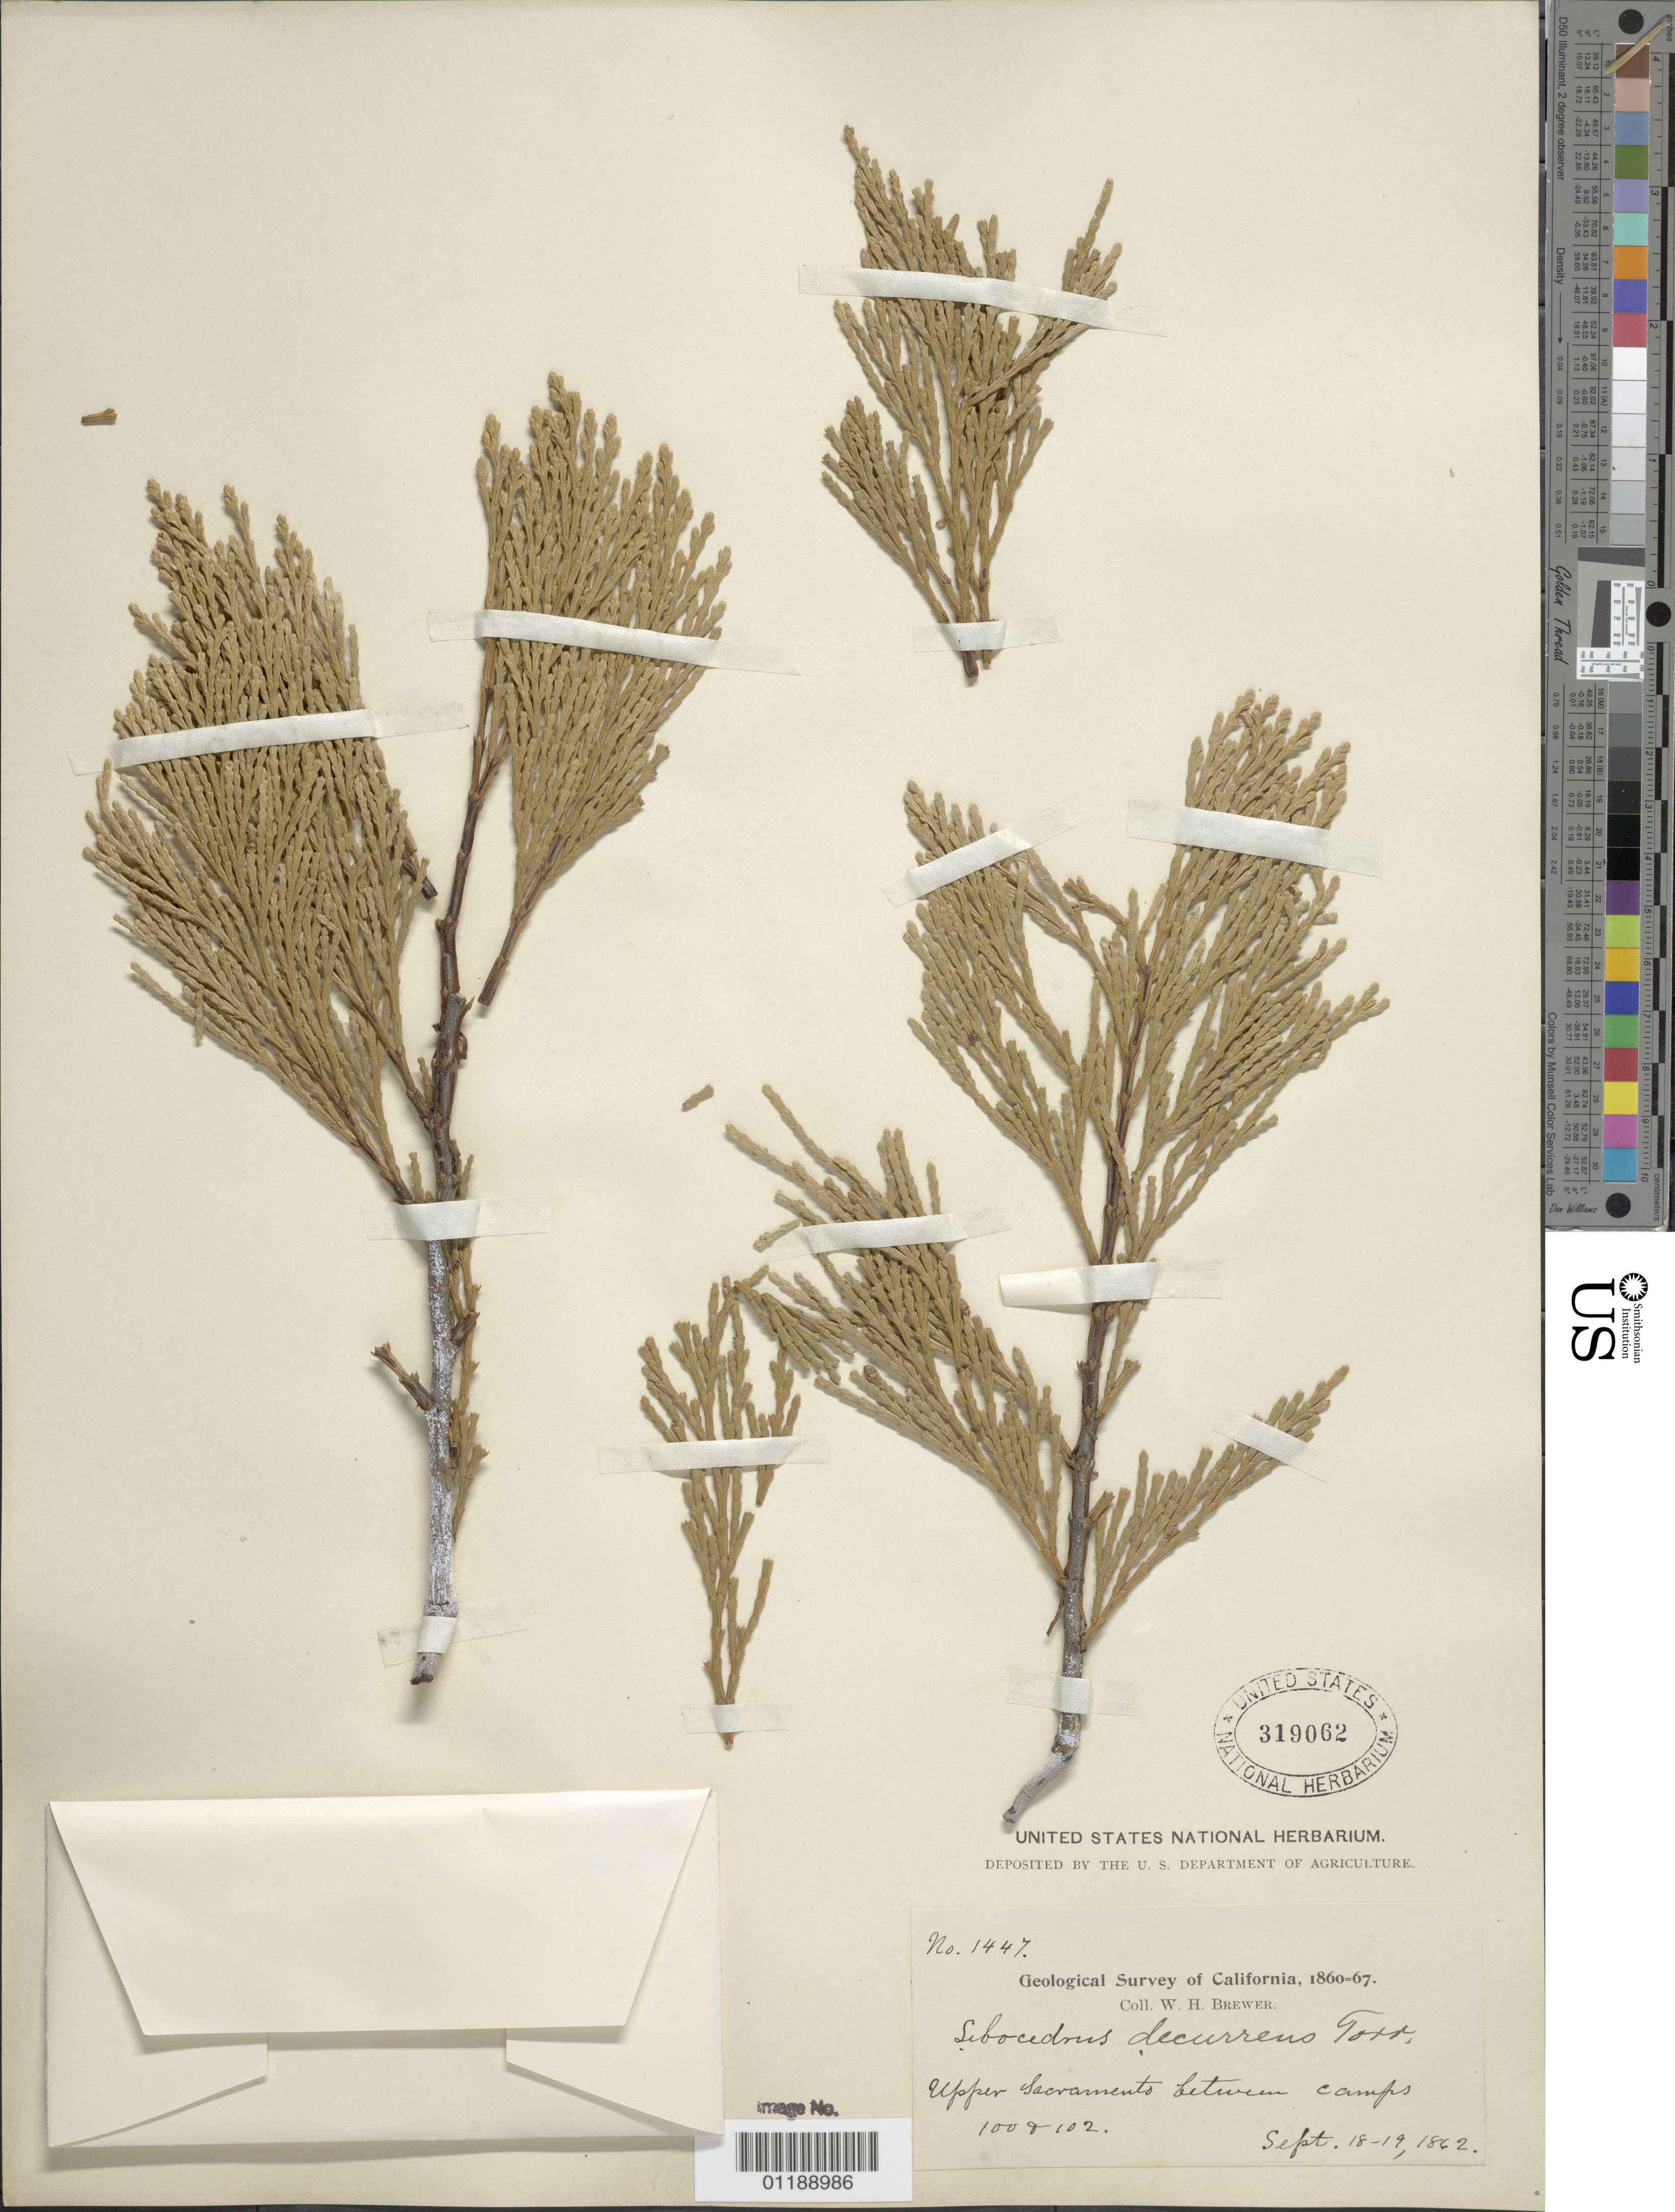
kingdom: Plantae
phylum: Tracheophyta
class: Pinopsida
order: Pinales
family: Cupressaceae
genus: Libocedrus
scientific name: Libocedrus decurrens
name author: Torr.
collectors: W. H. Brewer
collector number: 1447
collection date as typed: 18 Sep 1862 to 19 Sep 1862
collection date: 1862-09-18/1862-09-19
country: United States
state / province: California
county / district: Sacramento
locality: Between camp 100 and 102. Upper Sacramento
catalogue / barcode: US 319062